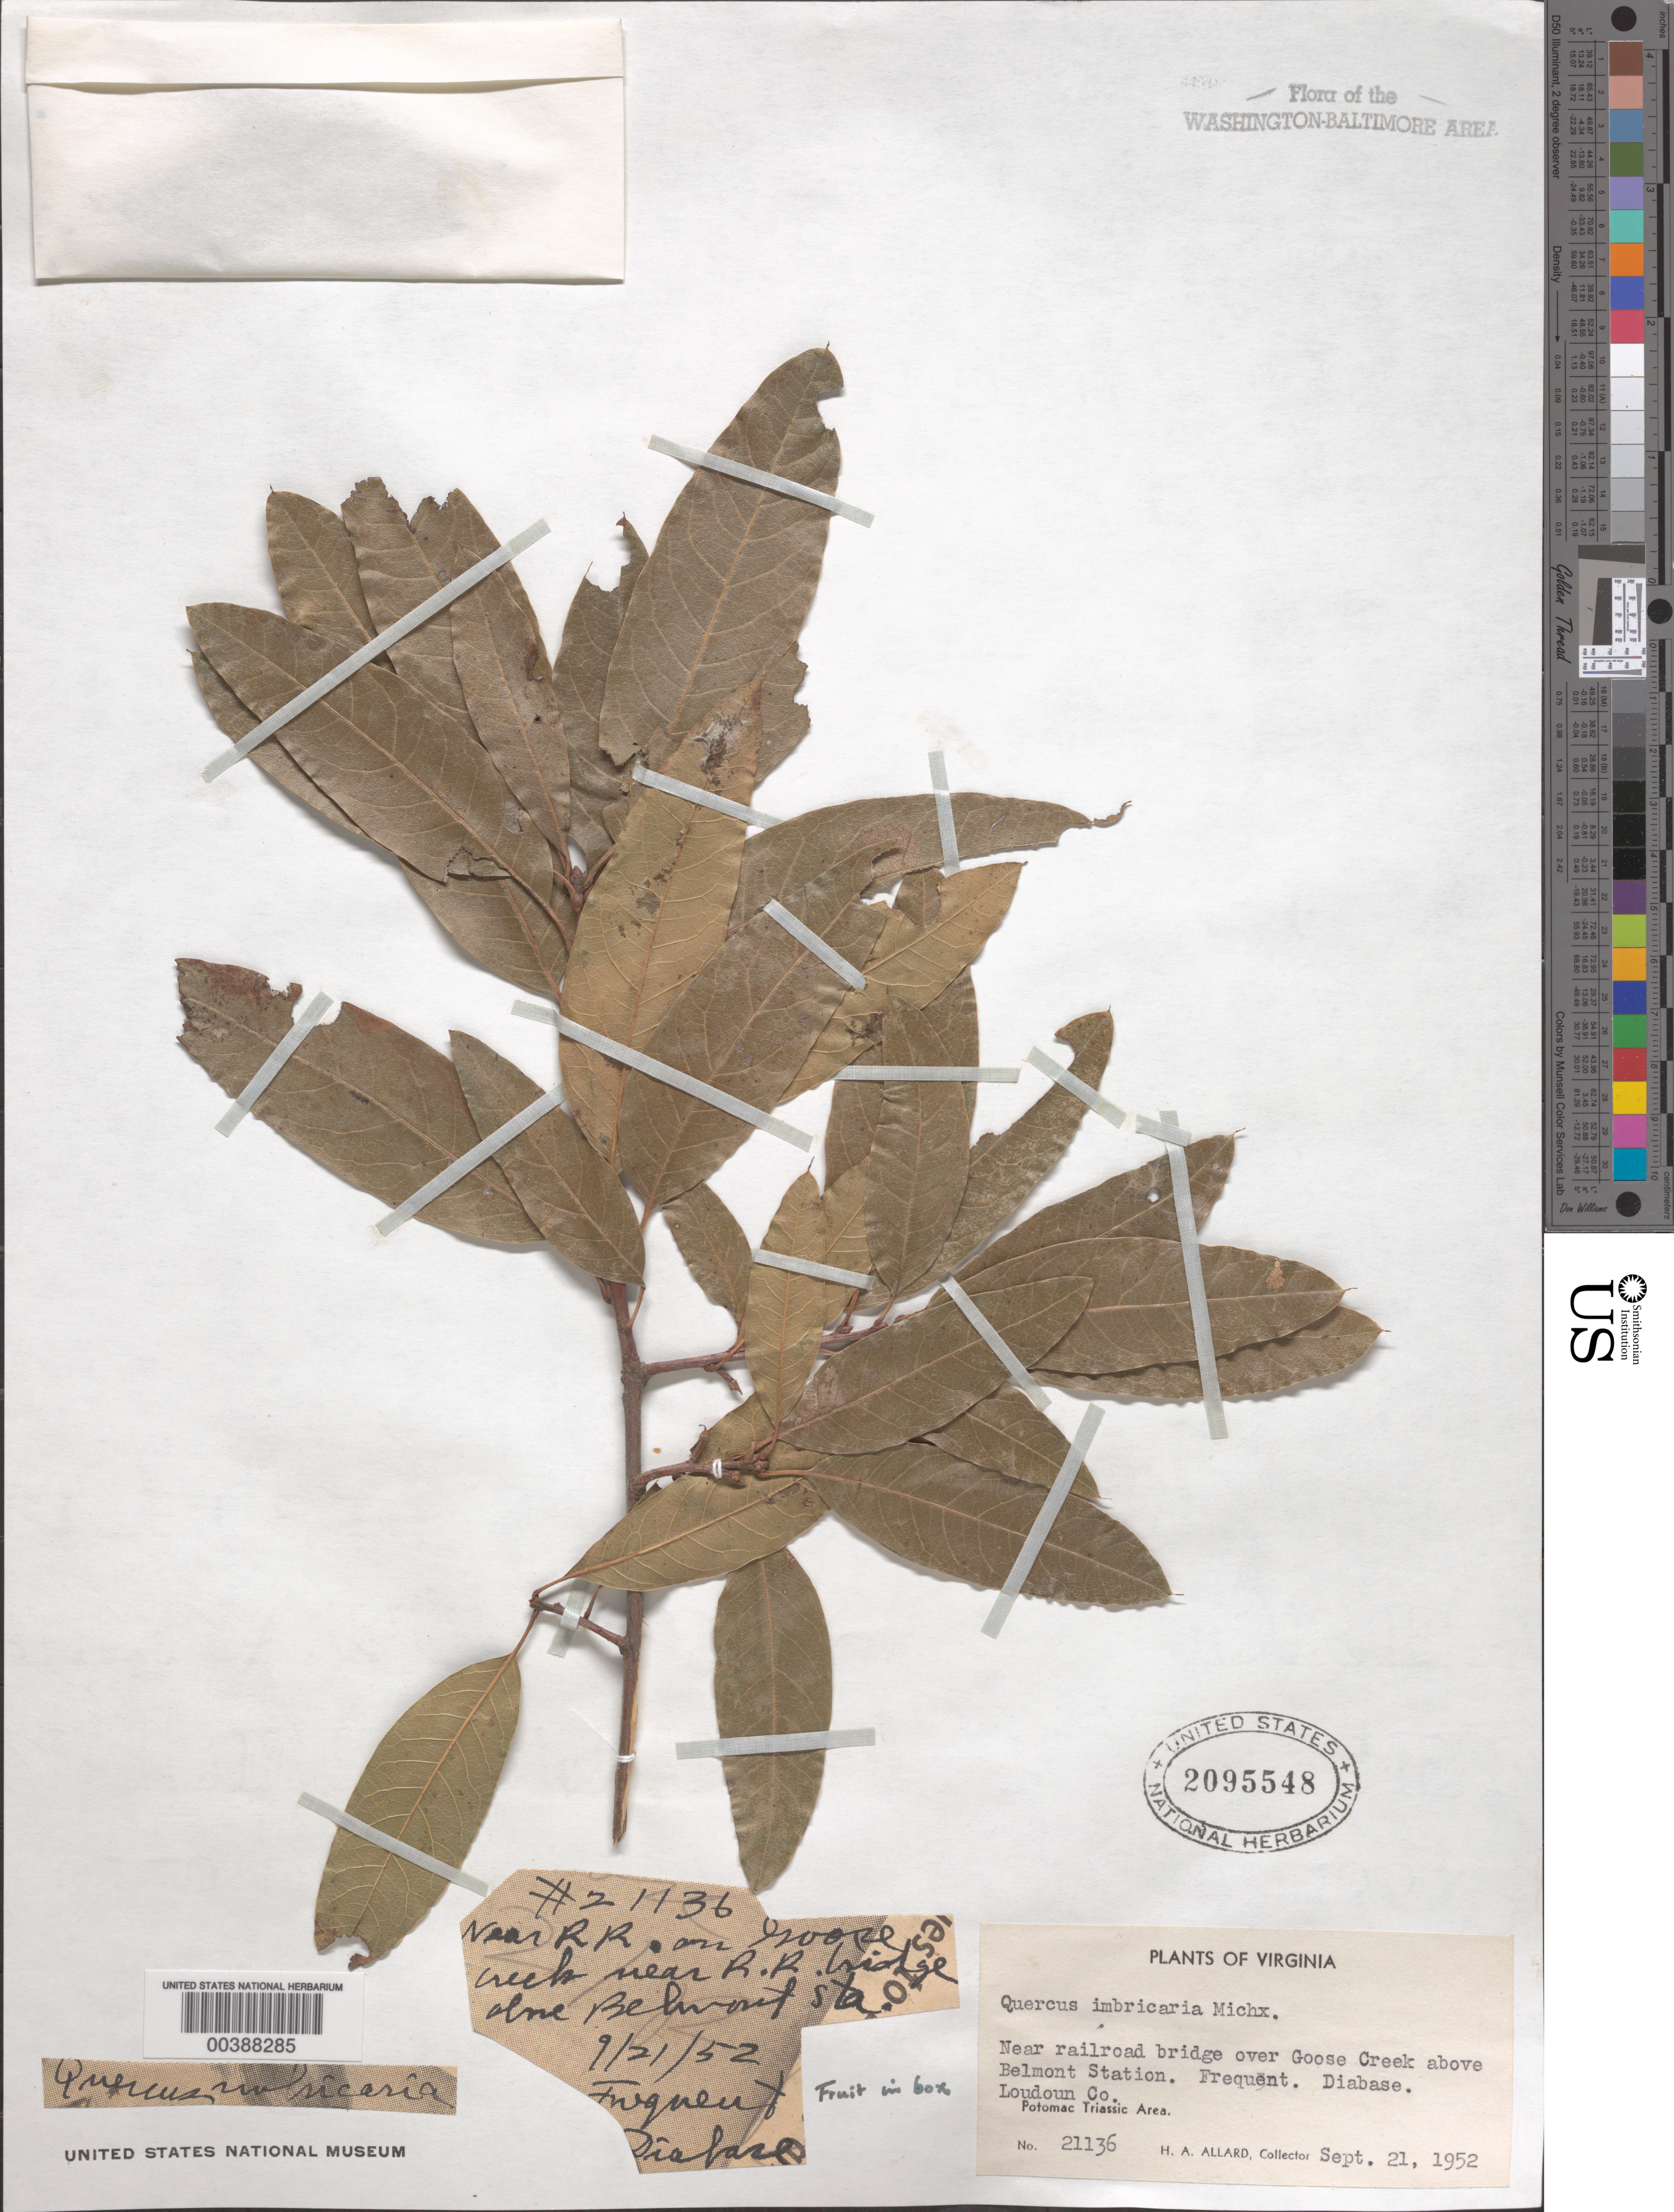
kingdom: Plantae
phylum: Tracheophyta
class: Magnoliopsida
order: Fagales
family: Fagaceae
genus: Quercus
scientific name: Quercus imbricaria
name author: Michx.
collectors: H. A. Allard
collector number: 21136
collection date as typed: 21 Sep 1952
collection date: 1952-09-21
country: United States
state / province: Virginia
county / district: Loudoun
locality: Goose Creek above Belmont Station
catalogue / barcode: US 2095548